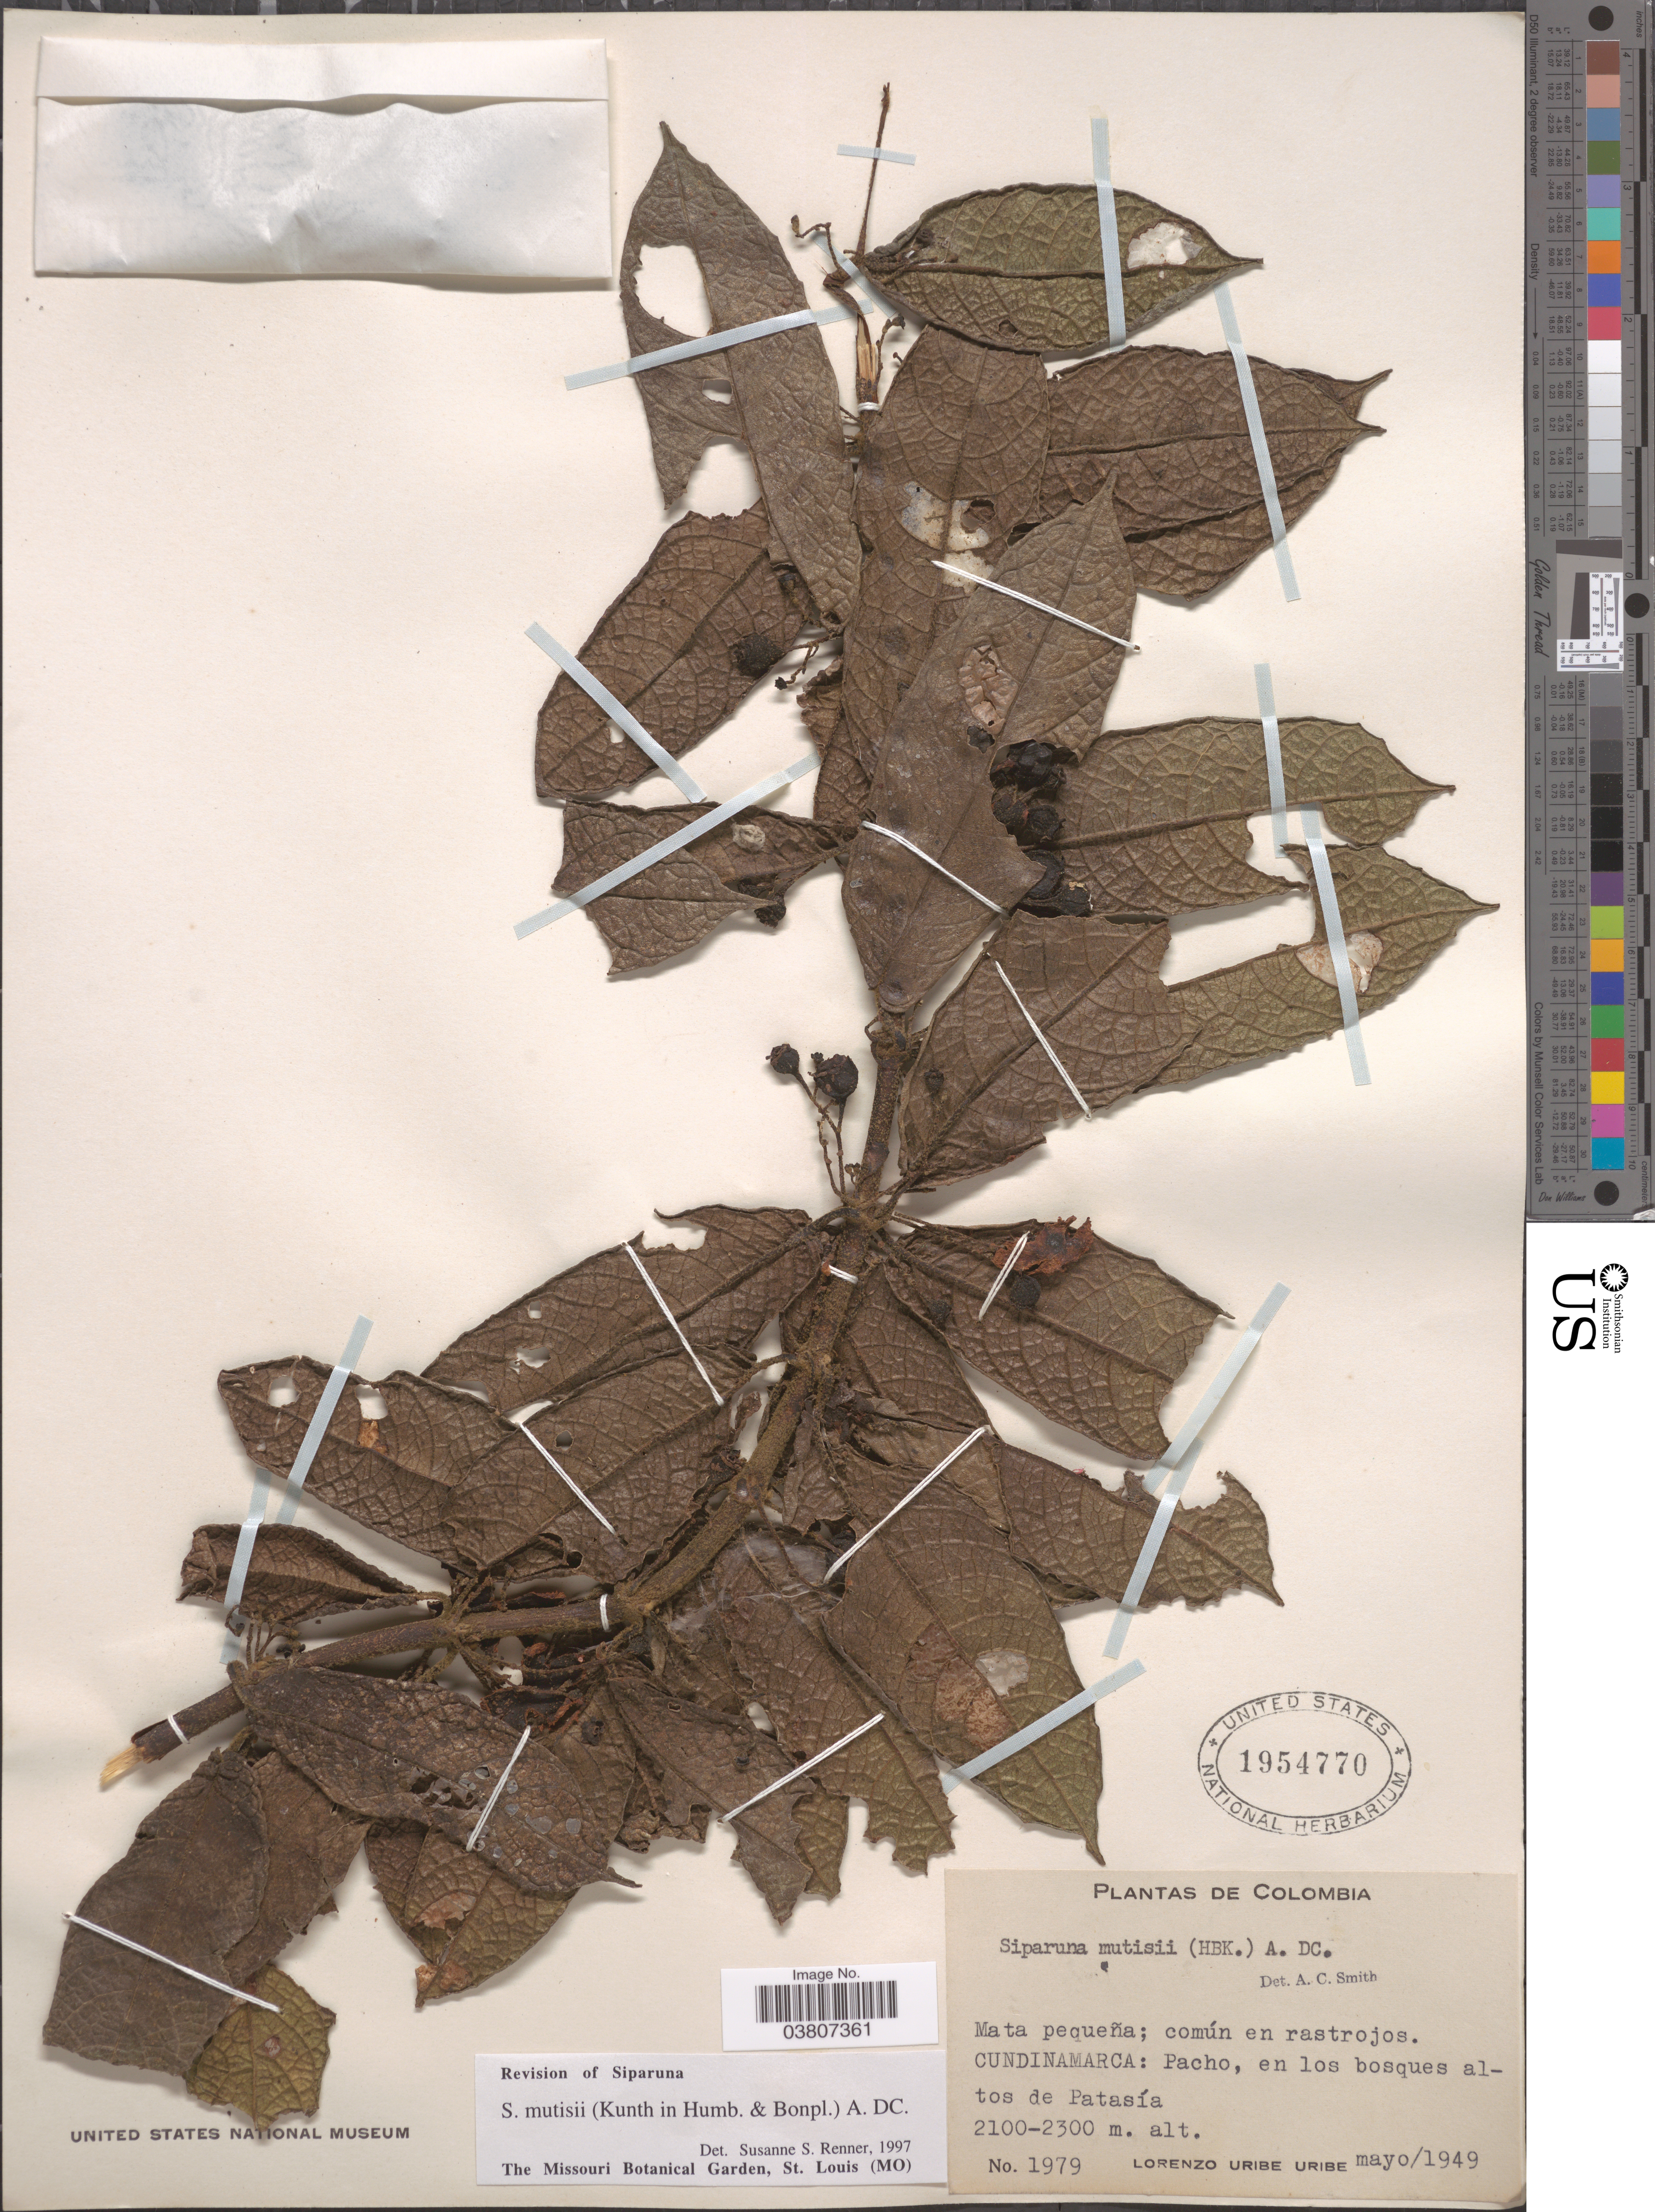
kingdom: Plantae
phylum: Tracheophyta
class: Magnoliopsida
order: Laurales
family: Siparunaceae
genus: Siparuna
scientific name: Siparuna mutisii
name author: (Kunth) A. DC.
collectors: L. Uribe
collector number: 1979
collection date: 1949-05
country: Colombia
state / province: Cundinamarca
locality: Pacho, en los bosques altos de Patasía.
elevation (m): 2100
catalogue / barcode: US 1954770